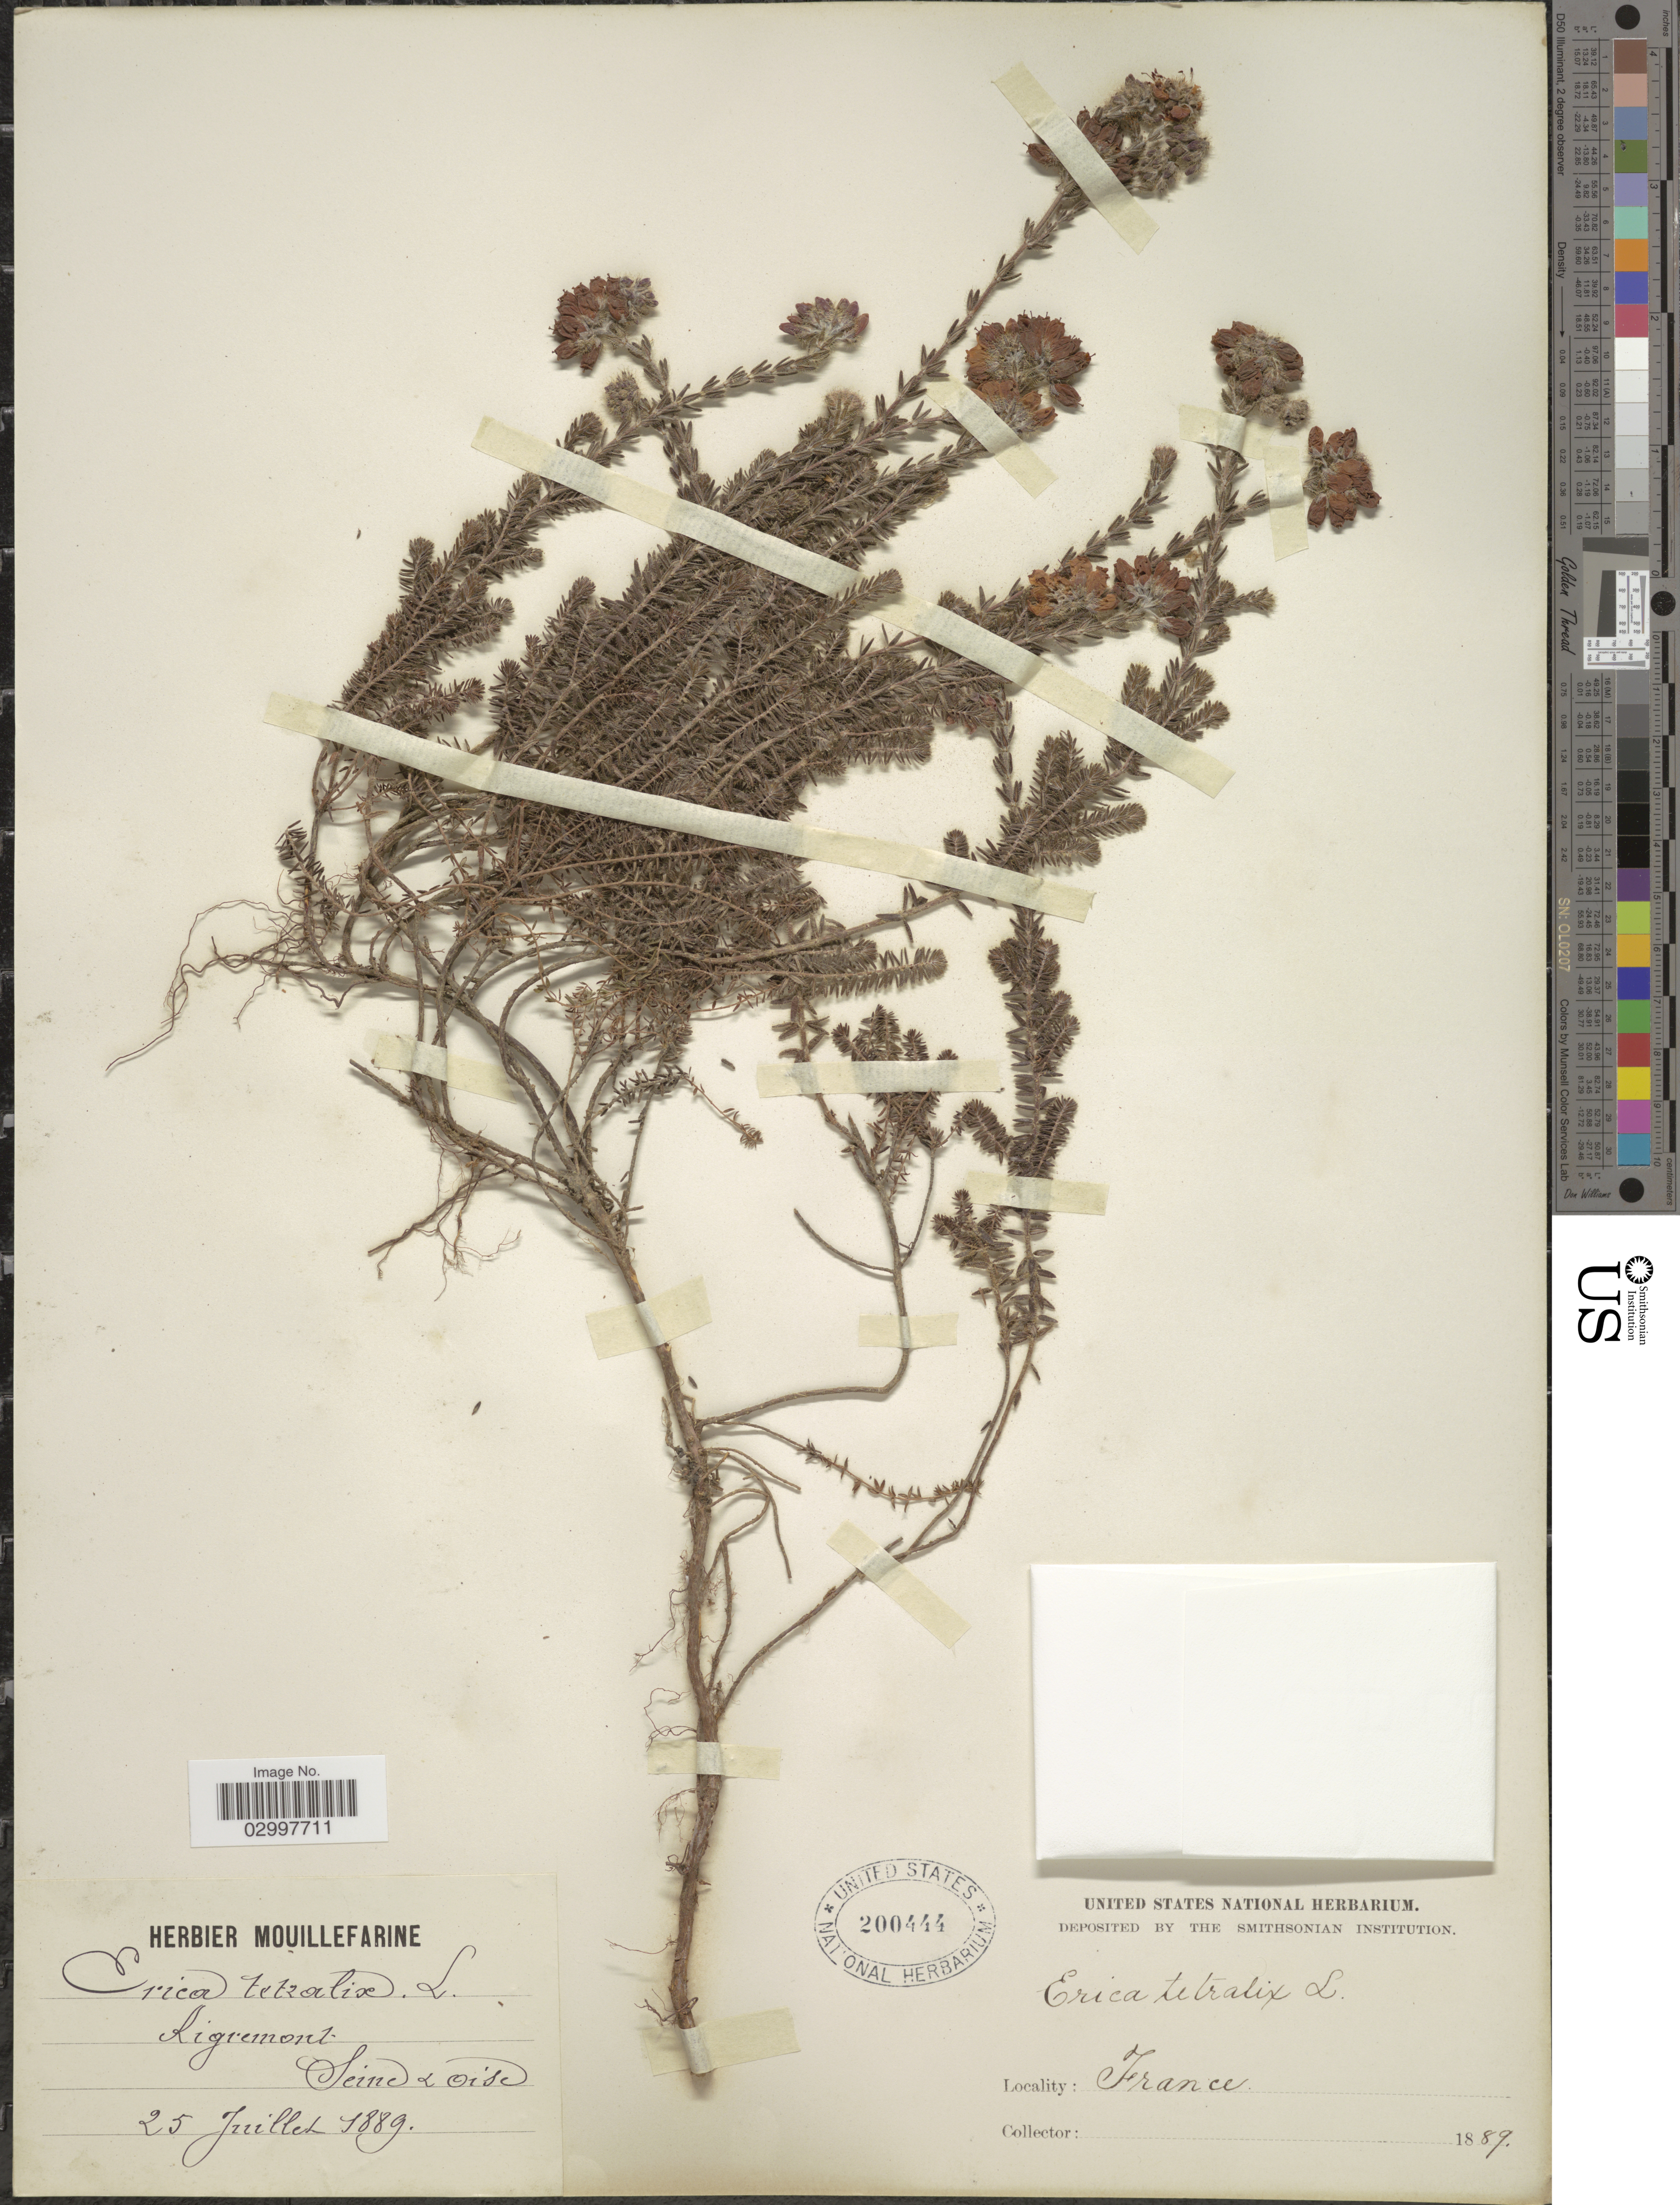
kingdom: Plantae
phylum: Tracheophyta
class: Magnoliopsida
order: Ericales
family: Ericaceae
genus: Erica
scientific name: Erica tetralix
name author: L.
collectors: ex herb. Mouillefarine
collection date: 1889-07-25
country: France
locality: Aigremont. Seine & Oise.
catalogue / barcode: US 200444